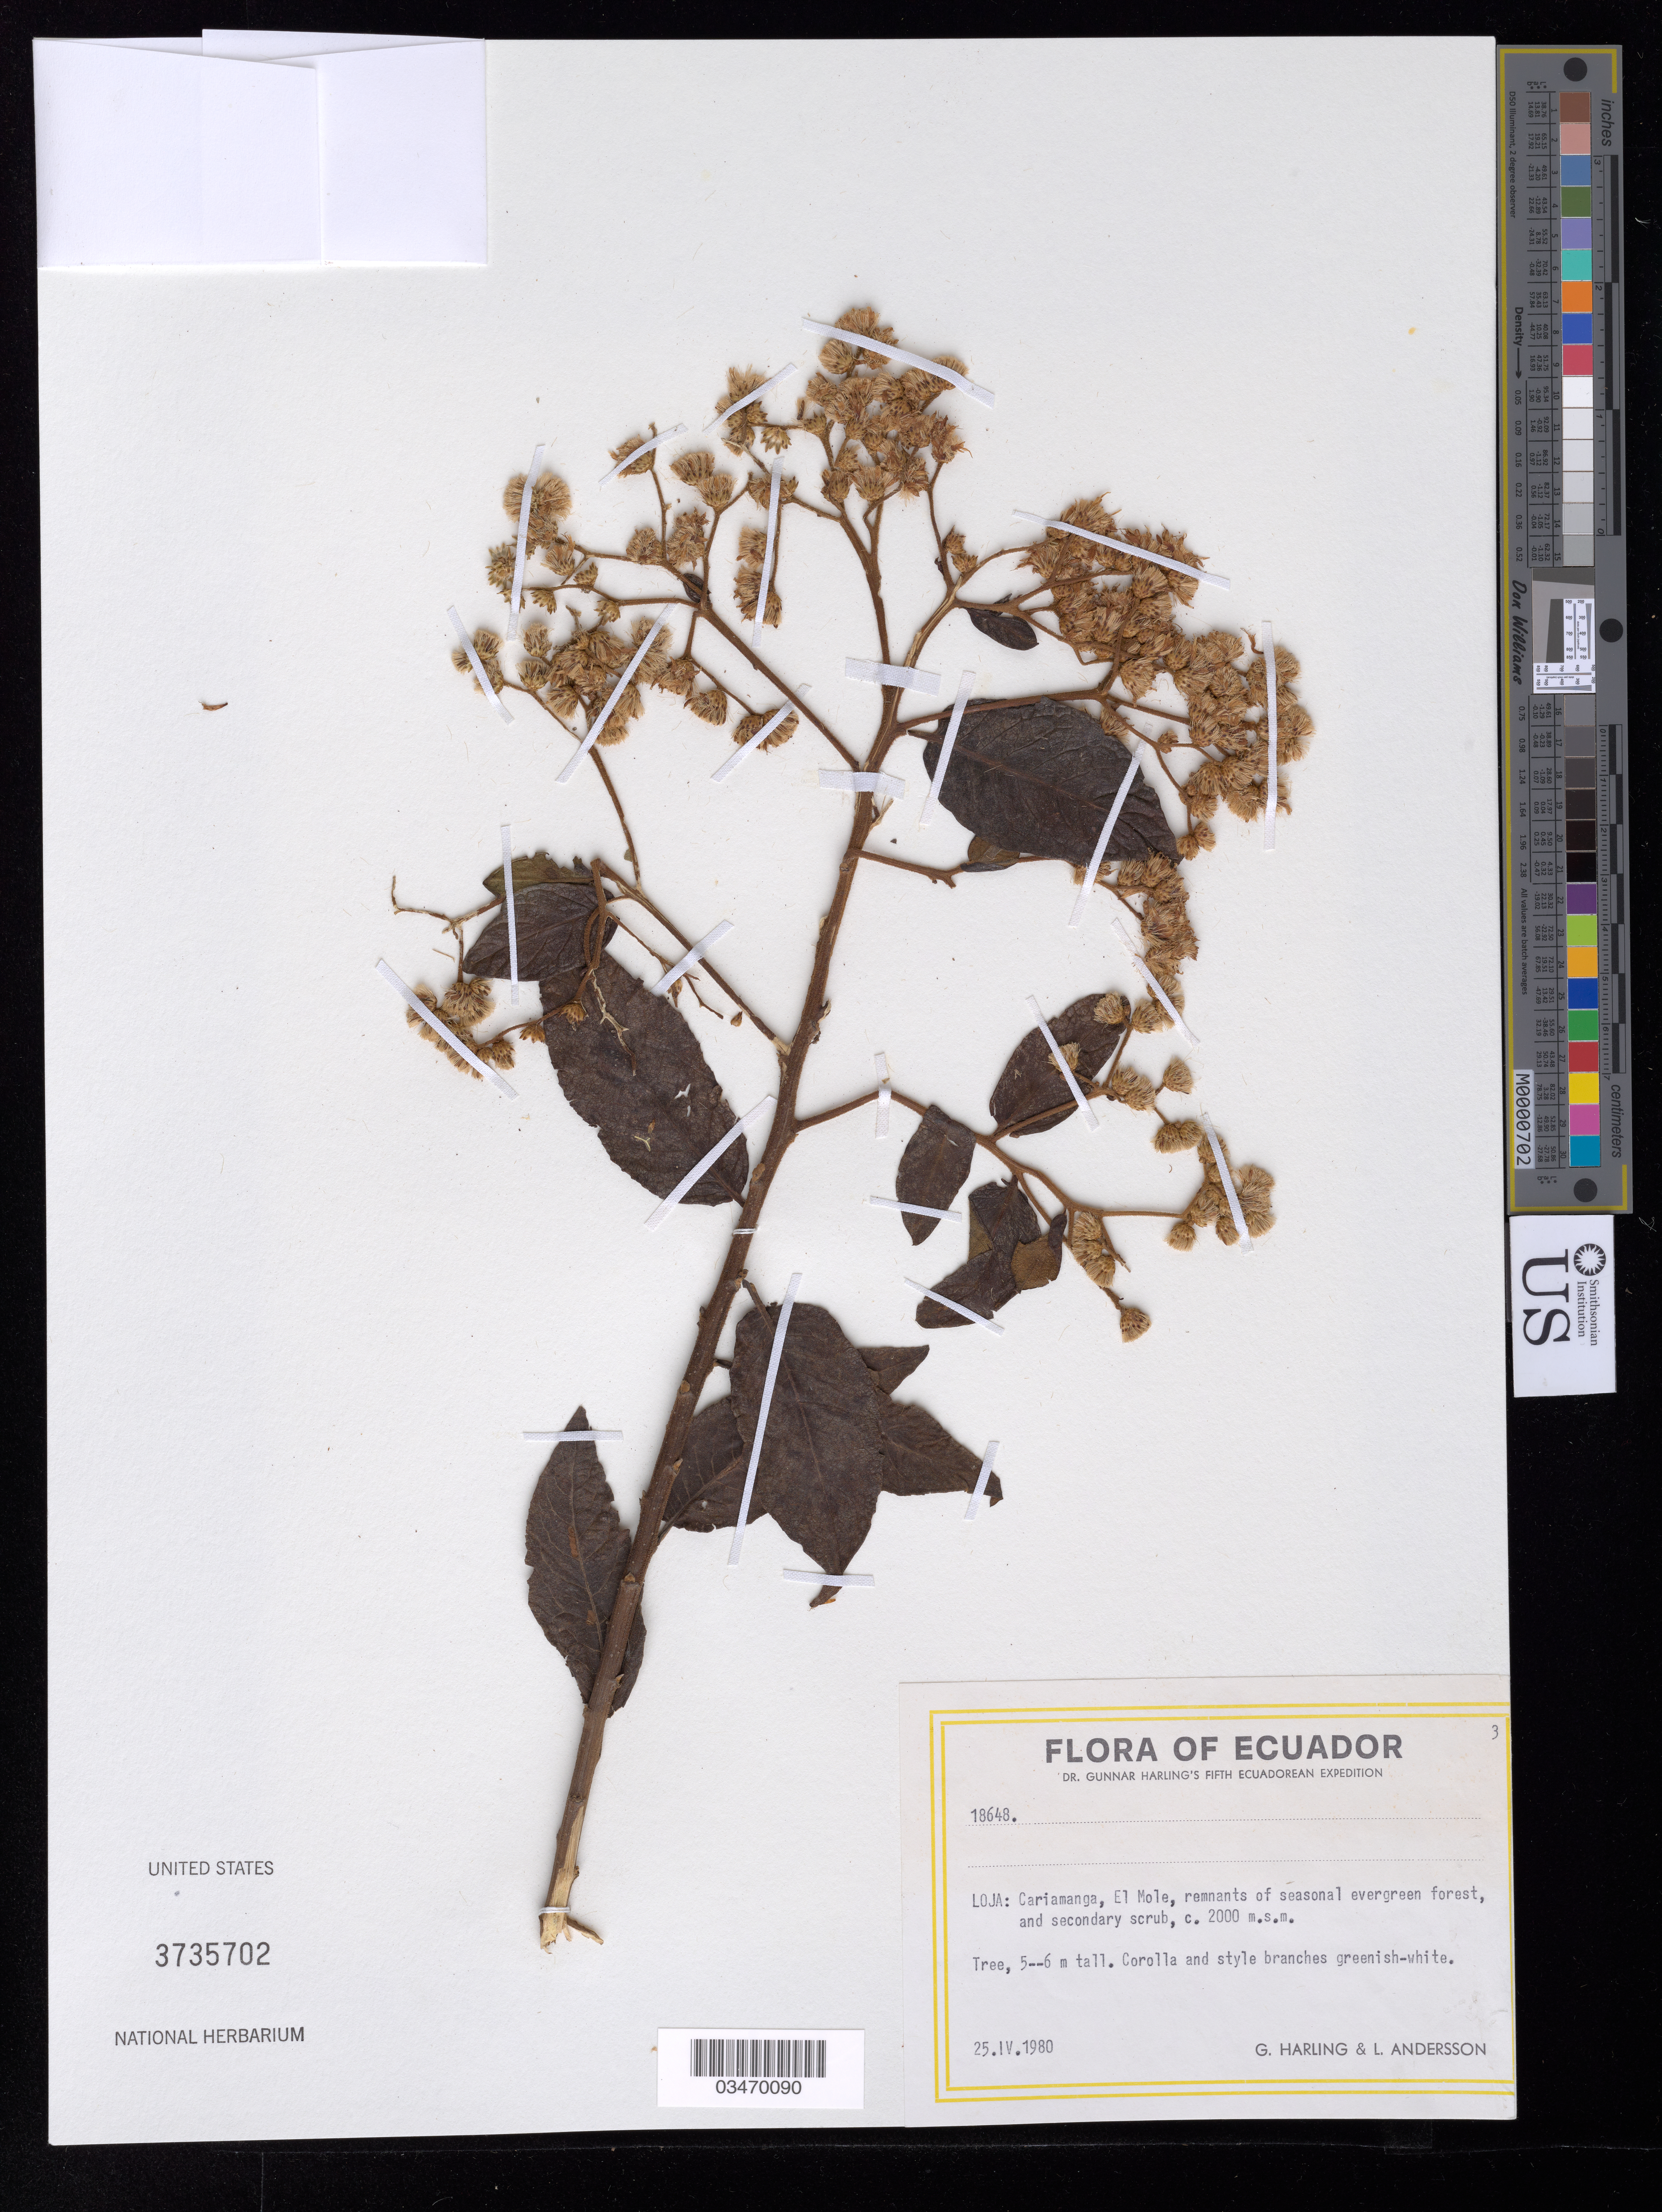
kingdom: Plantae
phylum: Tracheophyta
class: Magnoliopsida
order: Asterales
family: Asteraceae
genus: Vernonanthura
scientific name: Vernonanthura polyanthes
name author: (Spreng.) A.J. Vega & Dematt.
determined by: Renon, Polla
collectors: G. Harling & L. Andersson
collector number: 18648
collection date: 1980-04-25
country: Ecuador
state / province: Loja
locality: Cariamanga, El Mole.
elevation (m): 2000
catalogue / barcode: US 3735702